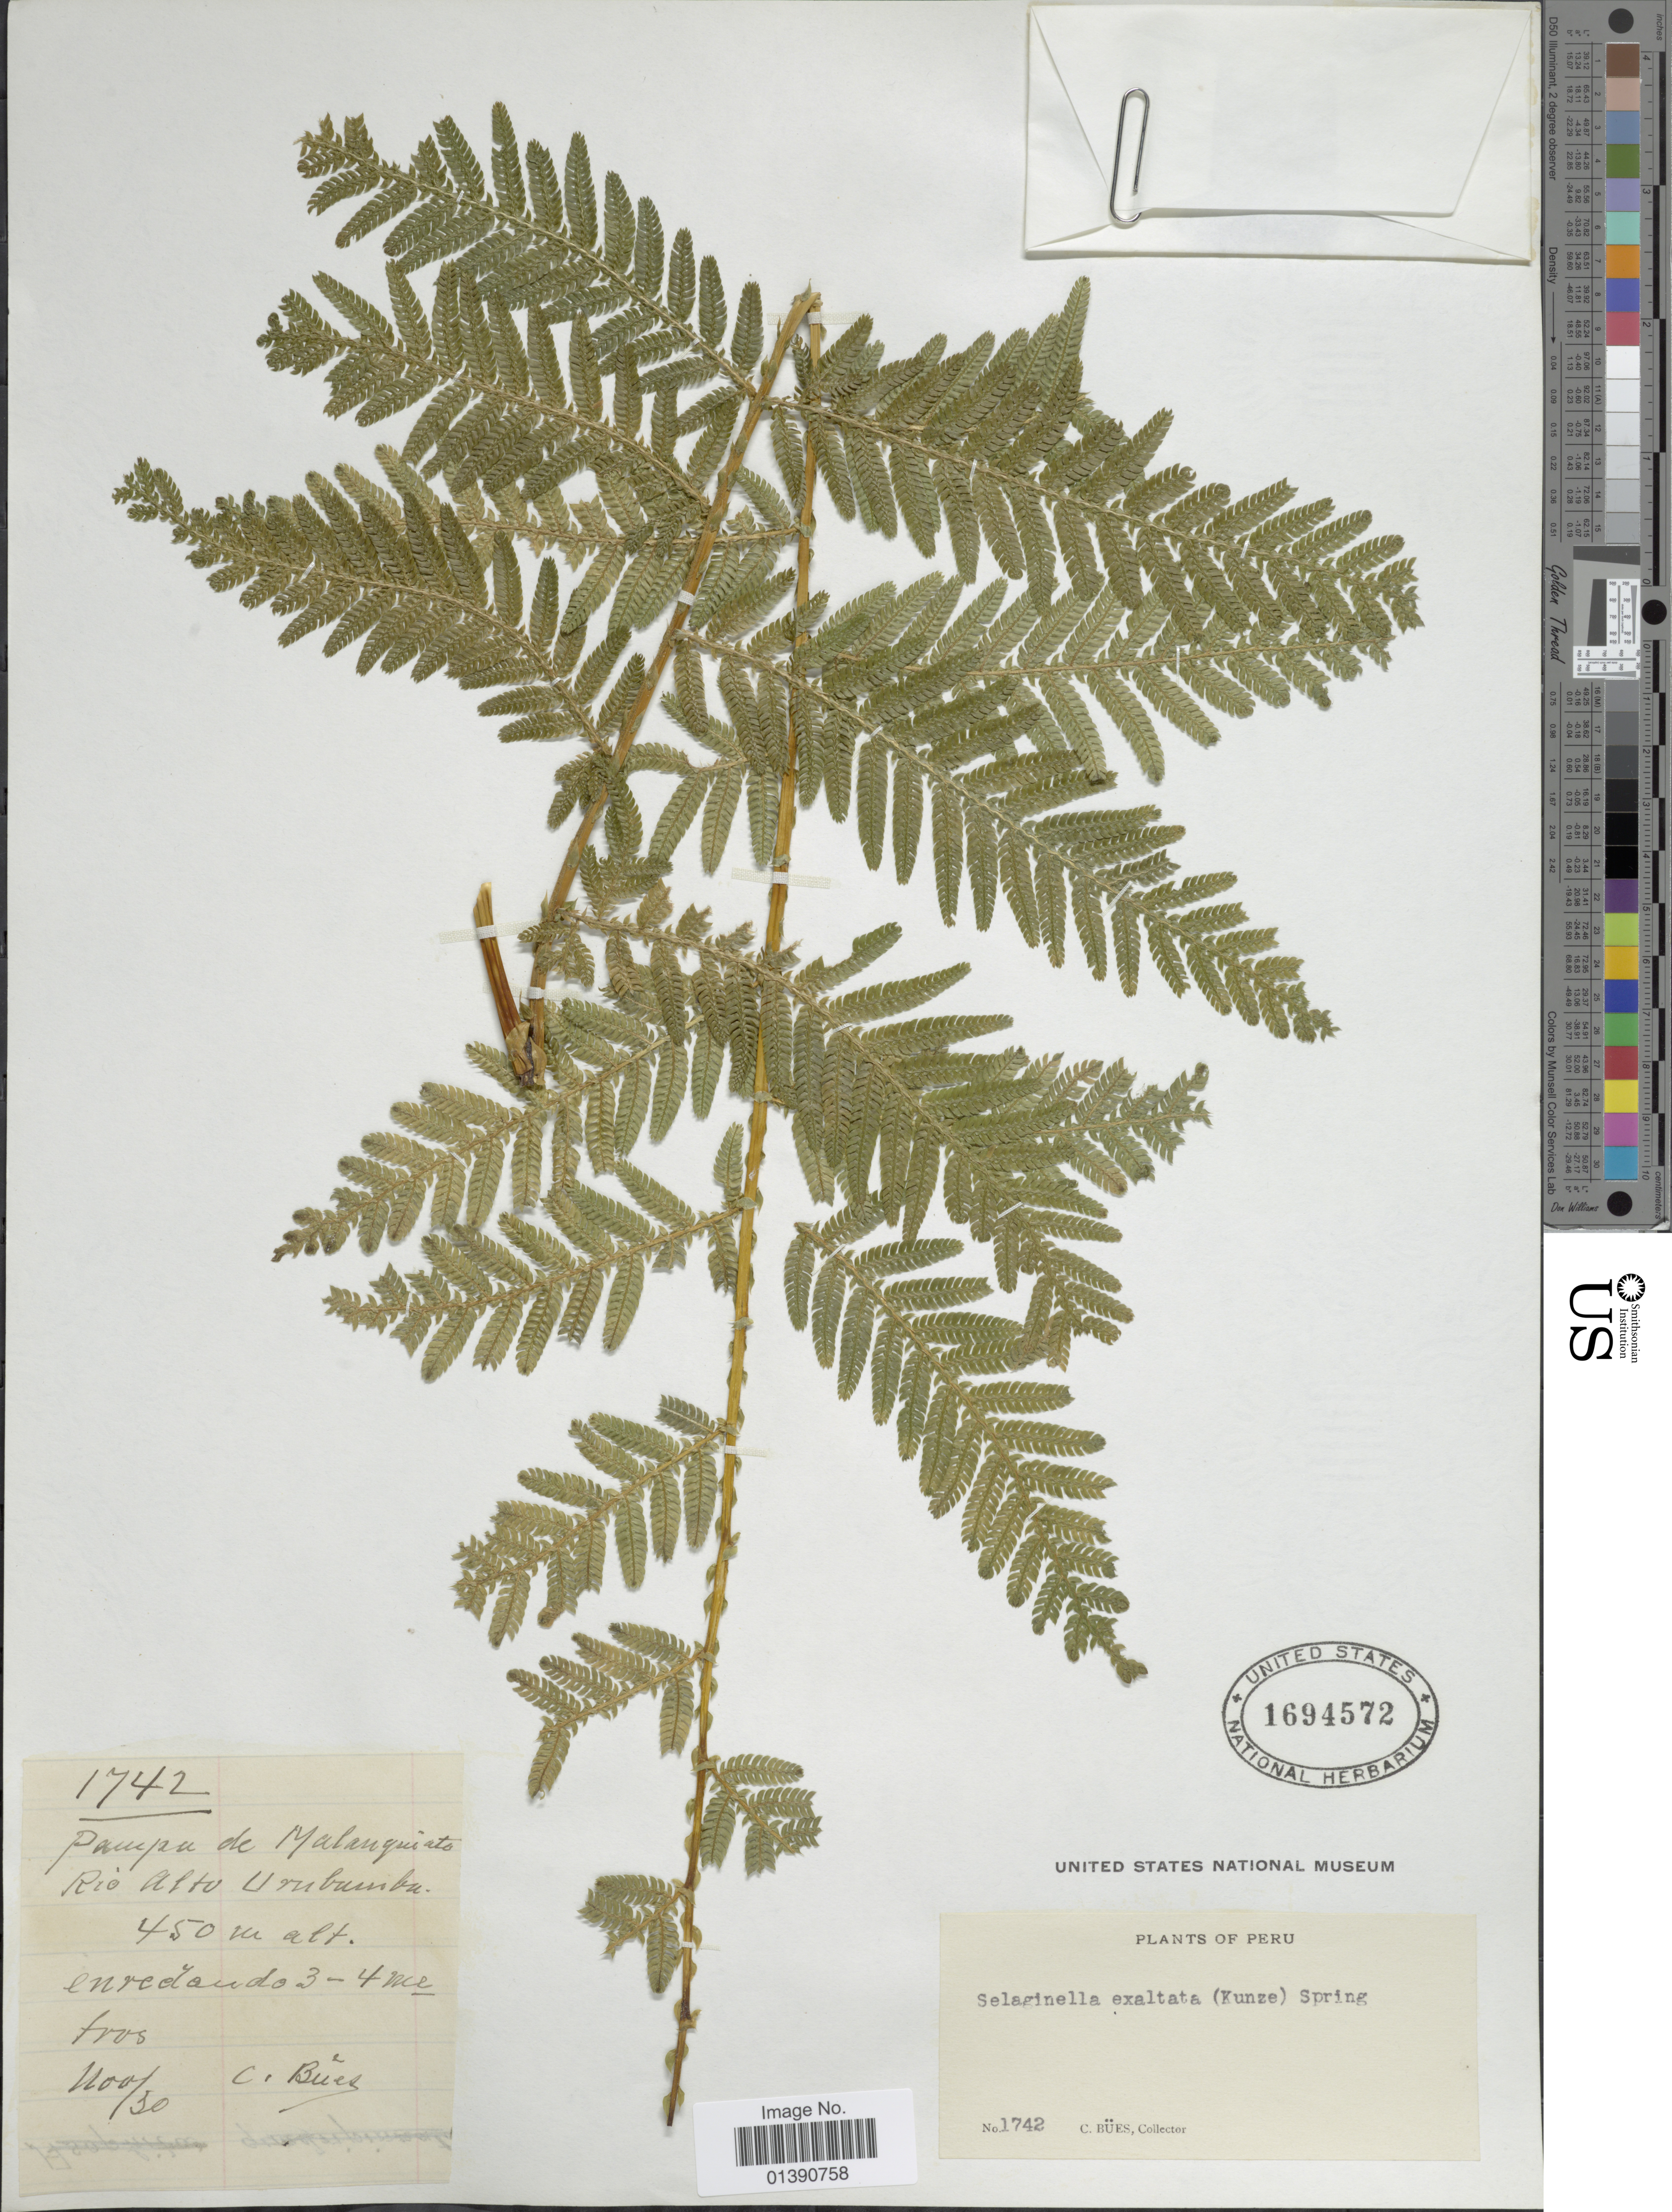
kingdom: Plantae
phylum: Tracheophyta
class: Lycopodiopsida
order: Selaginellales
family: Selaginellaceae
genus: Selaginella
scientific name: Selaginella exaltata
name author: (Kunze) Spring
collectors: C. Bues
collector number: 1742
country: Peru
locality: Pampa de Malanquiato Rio Alto Urubamba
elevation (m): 450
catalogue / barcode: US 1694572